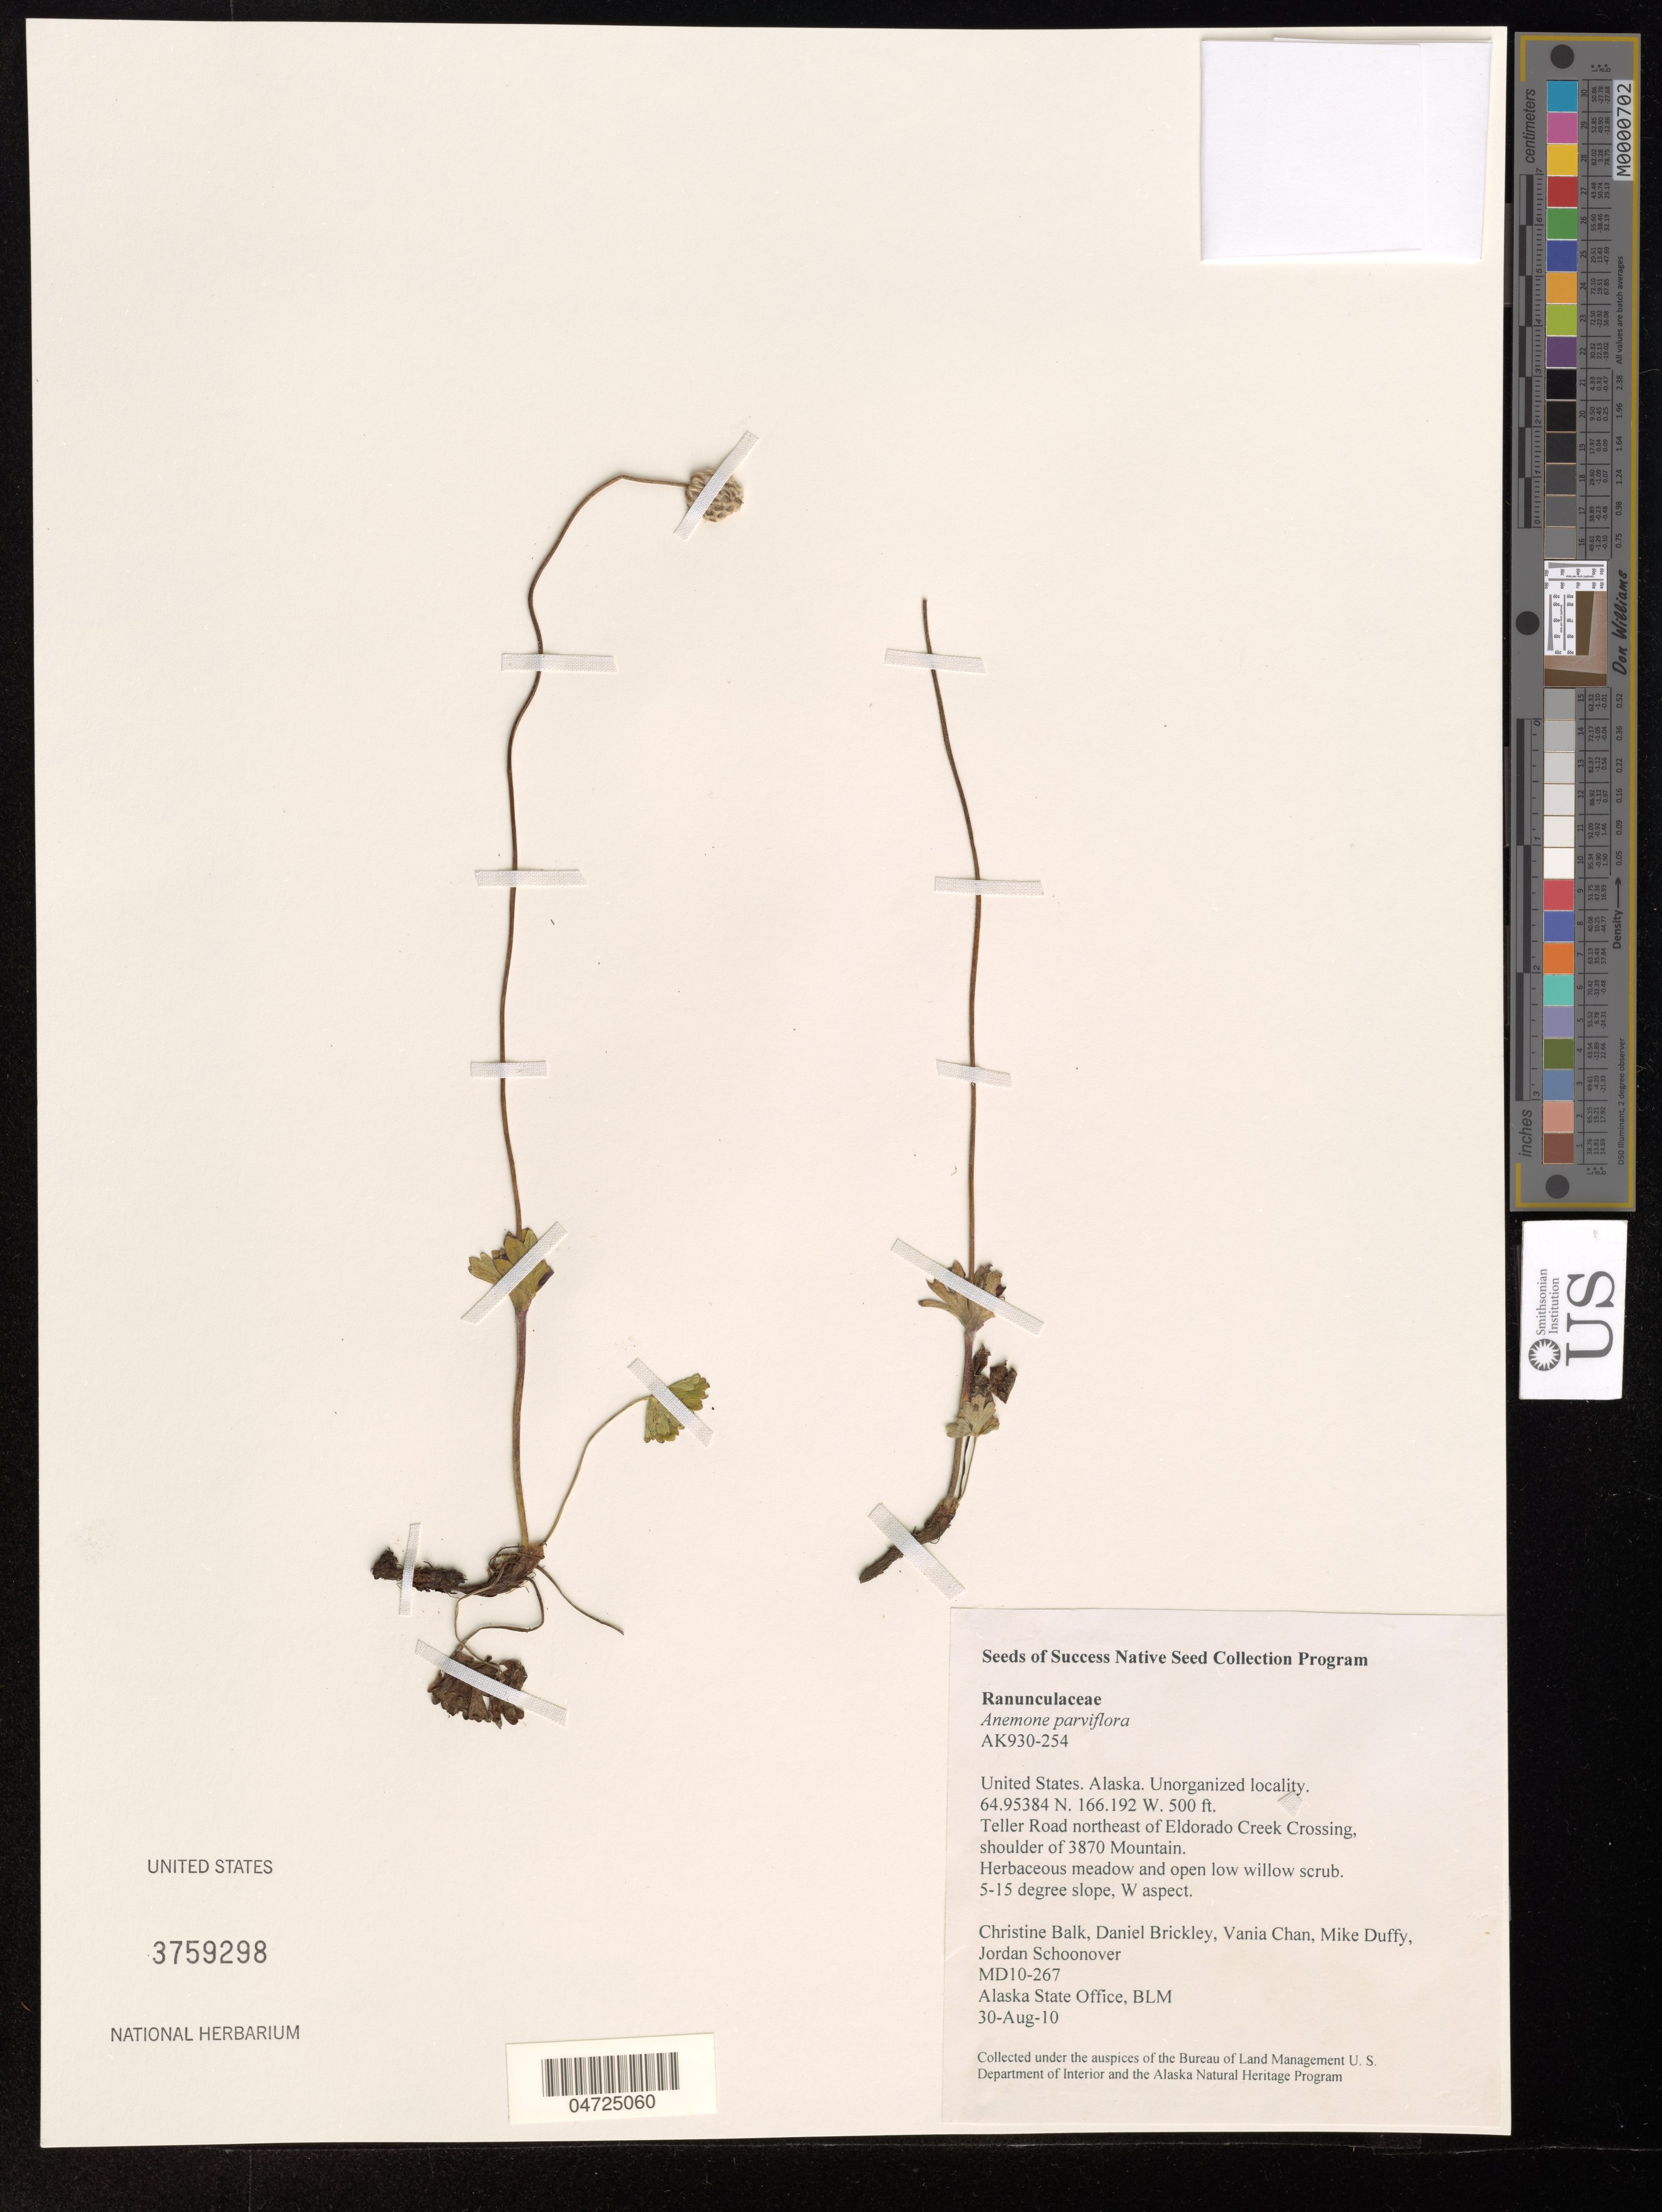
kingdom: Plantae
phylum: Tracheophyta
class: Magnoliopsida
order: Ranunculales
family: Ranunculaceae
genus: Anemone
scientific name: Anemone parviflora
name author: Michx.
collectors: C. Balk, D. Brickley, V. Chan & M. Duffy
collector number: MD10-267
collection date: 2010-08-30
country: United States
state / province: Alaska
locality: Teller Road northeast of Eldorado Creek Crossing, shoulder of 3870 Mountain.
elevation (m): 152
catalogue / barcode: US 3759298